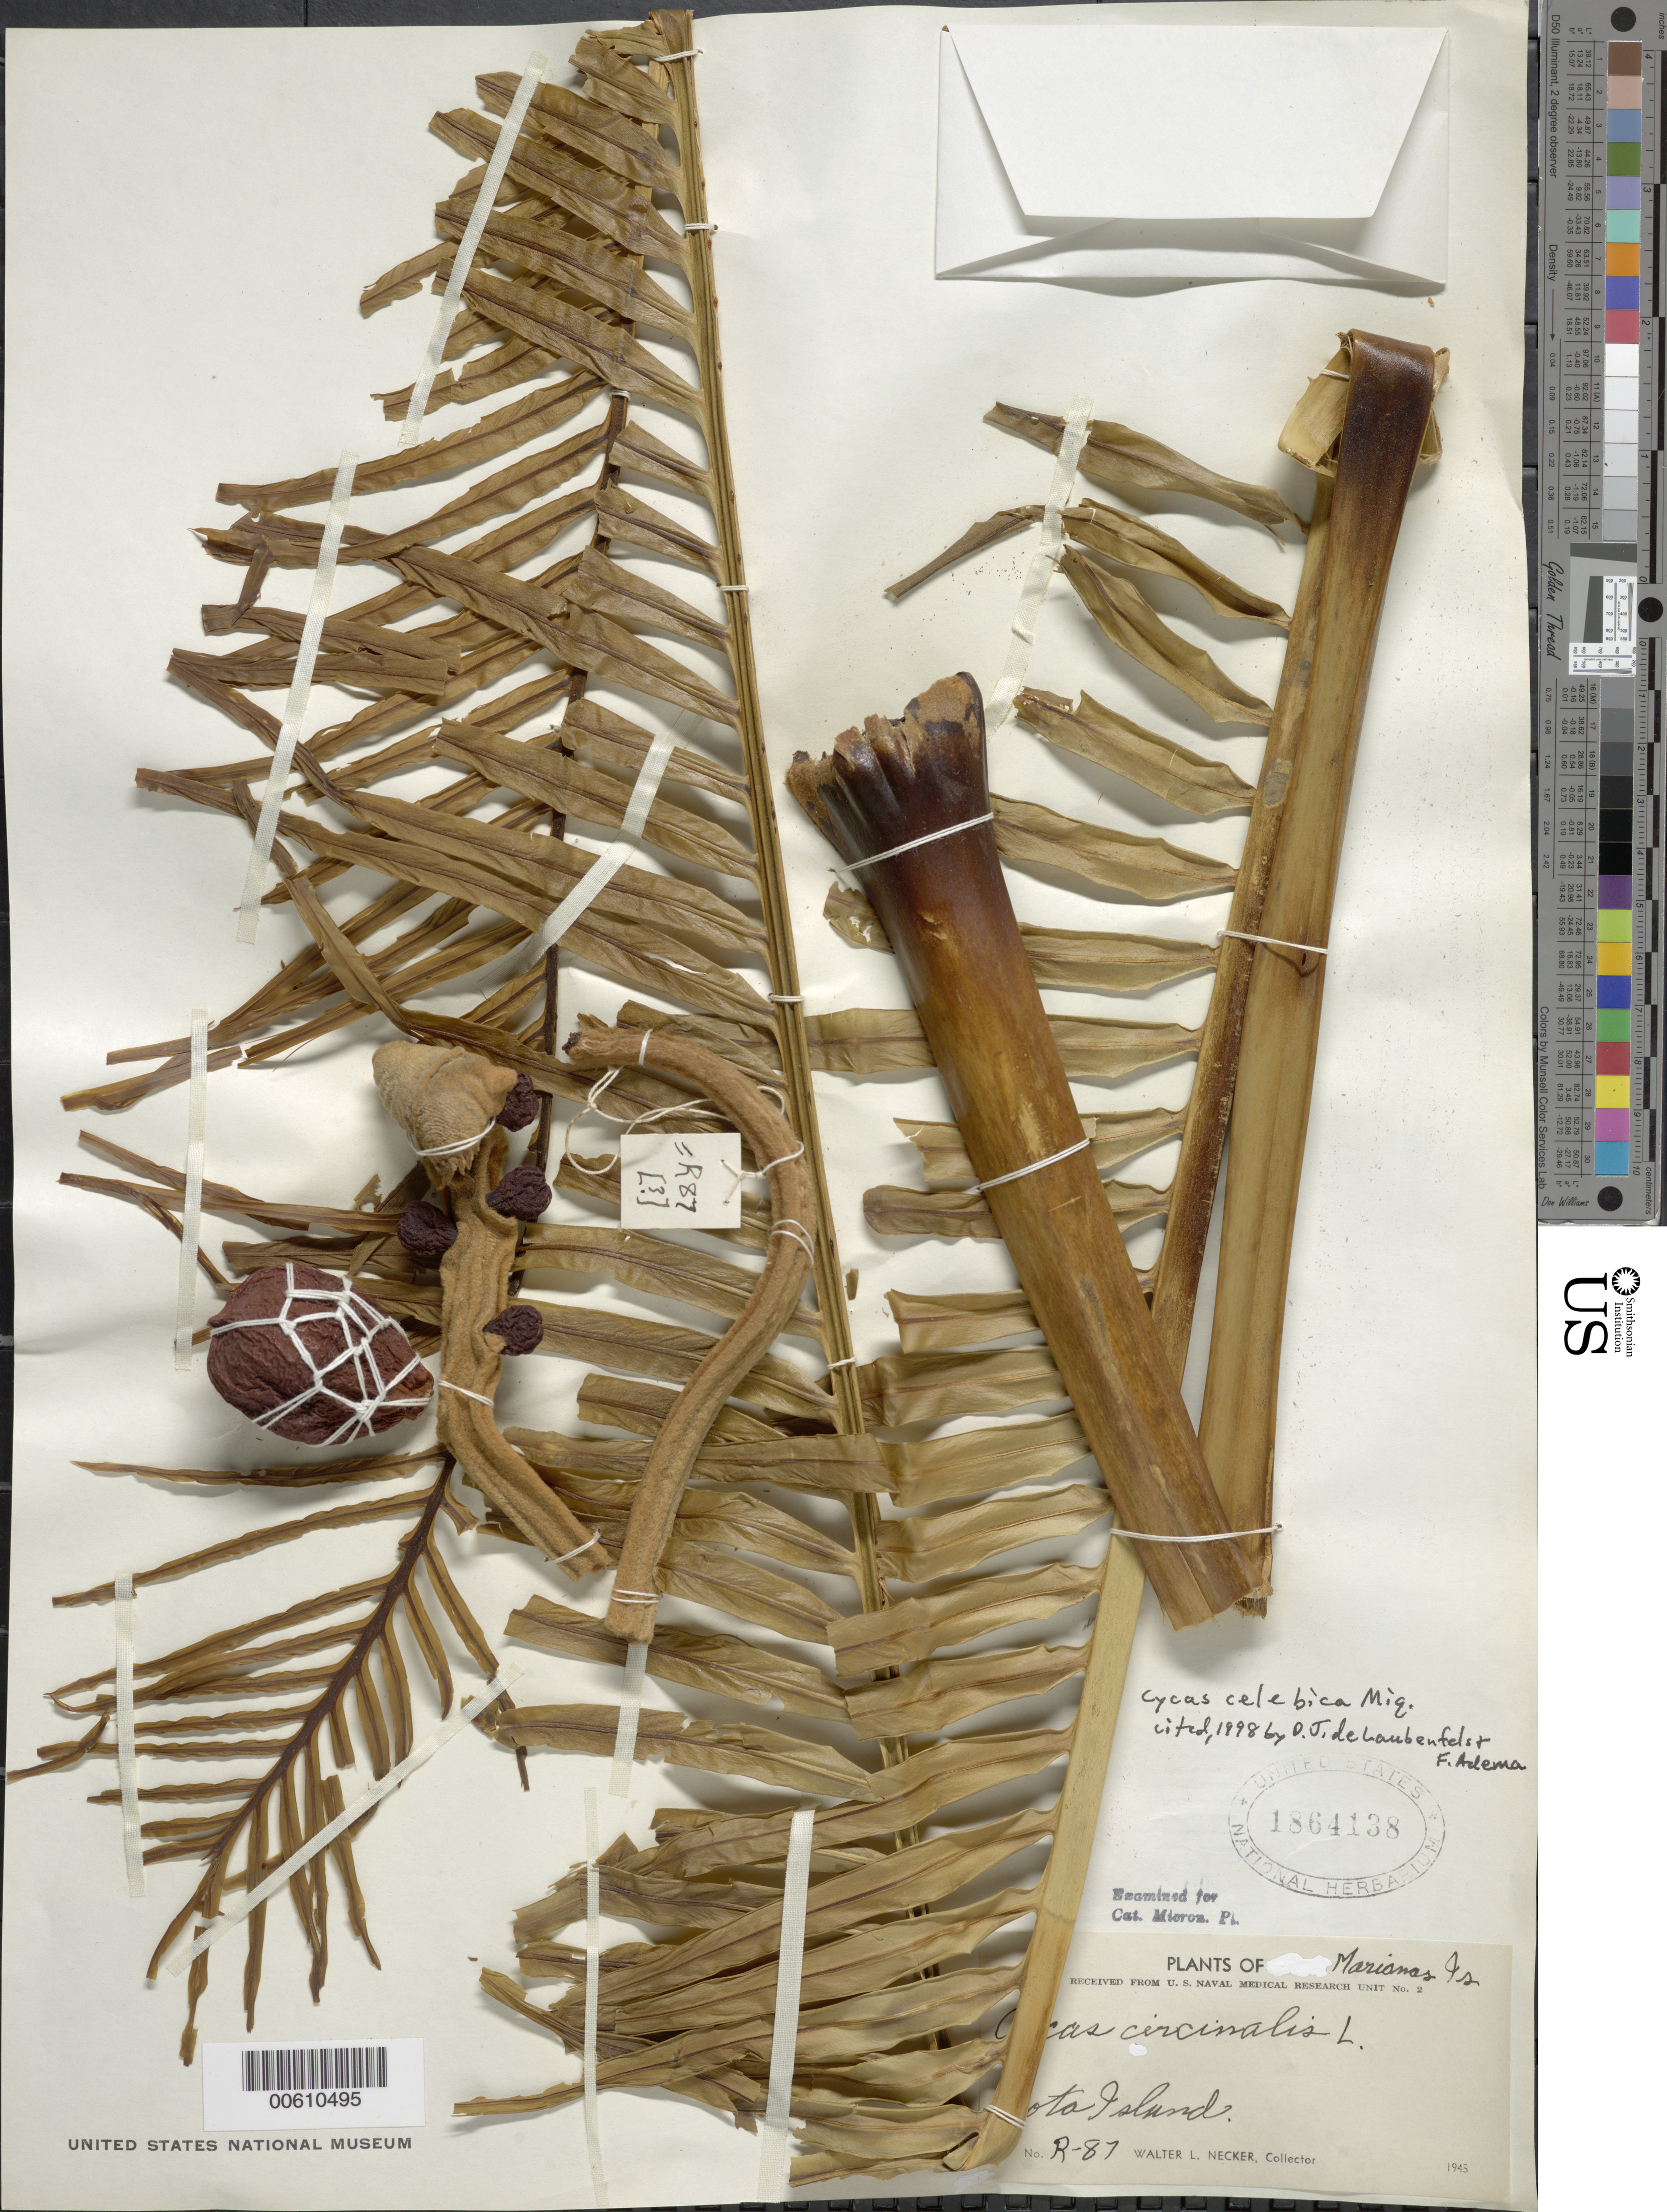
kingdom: Plantae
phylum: Tracheophyta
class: Cycadopsida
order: Cycadales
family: Cycadaceae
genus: Cycas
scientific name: Cycas celebica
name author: Miq.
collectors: W. L. Necker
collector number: R-87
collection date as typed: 1945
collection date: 1945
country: Northern Mariana Islands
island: Rota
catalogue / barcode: US 1864138